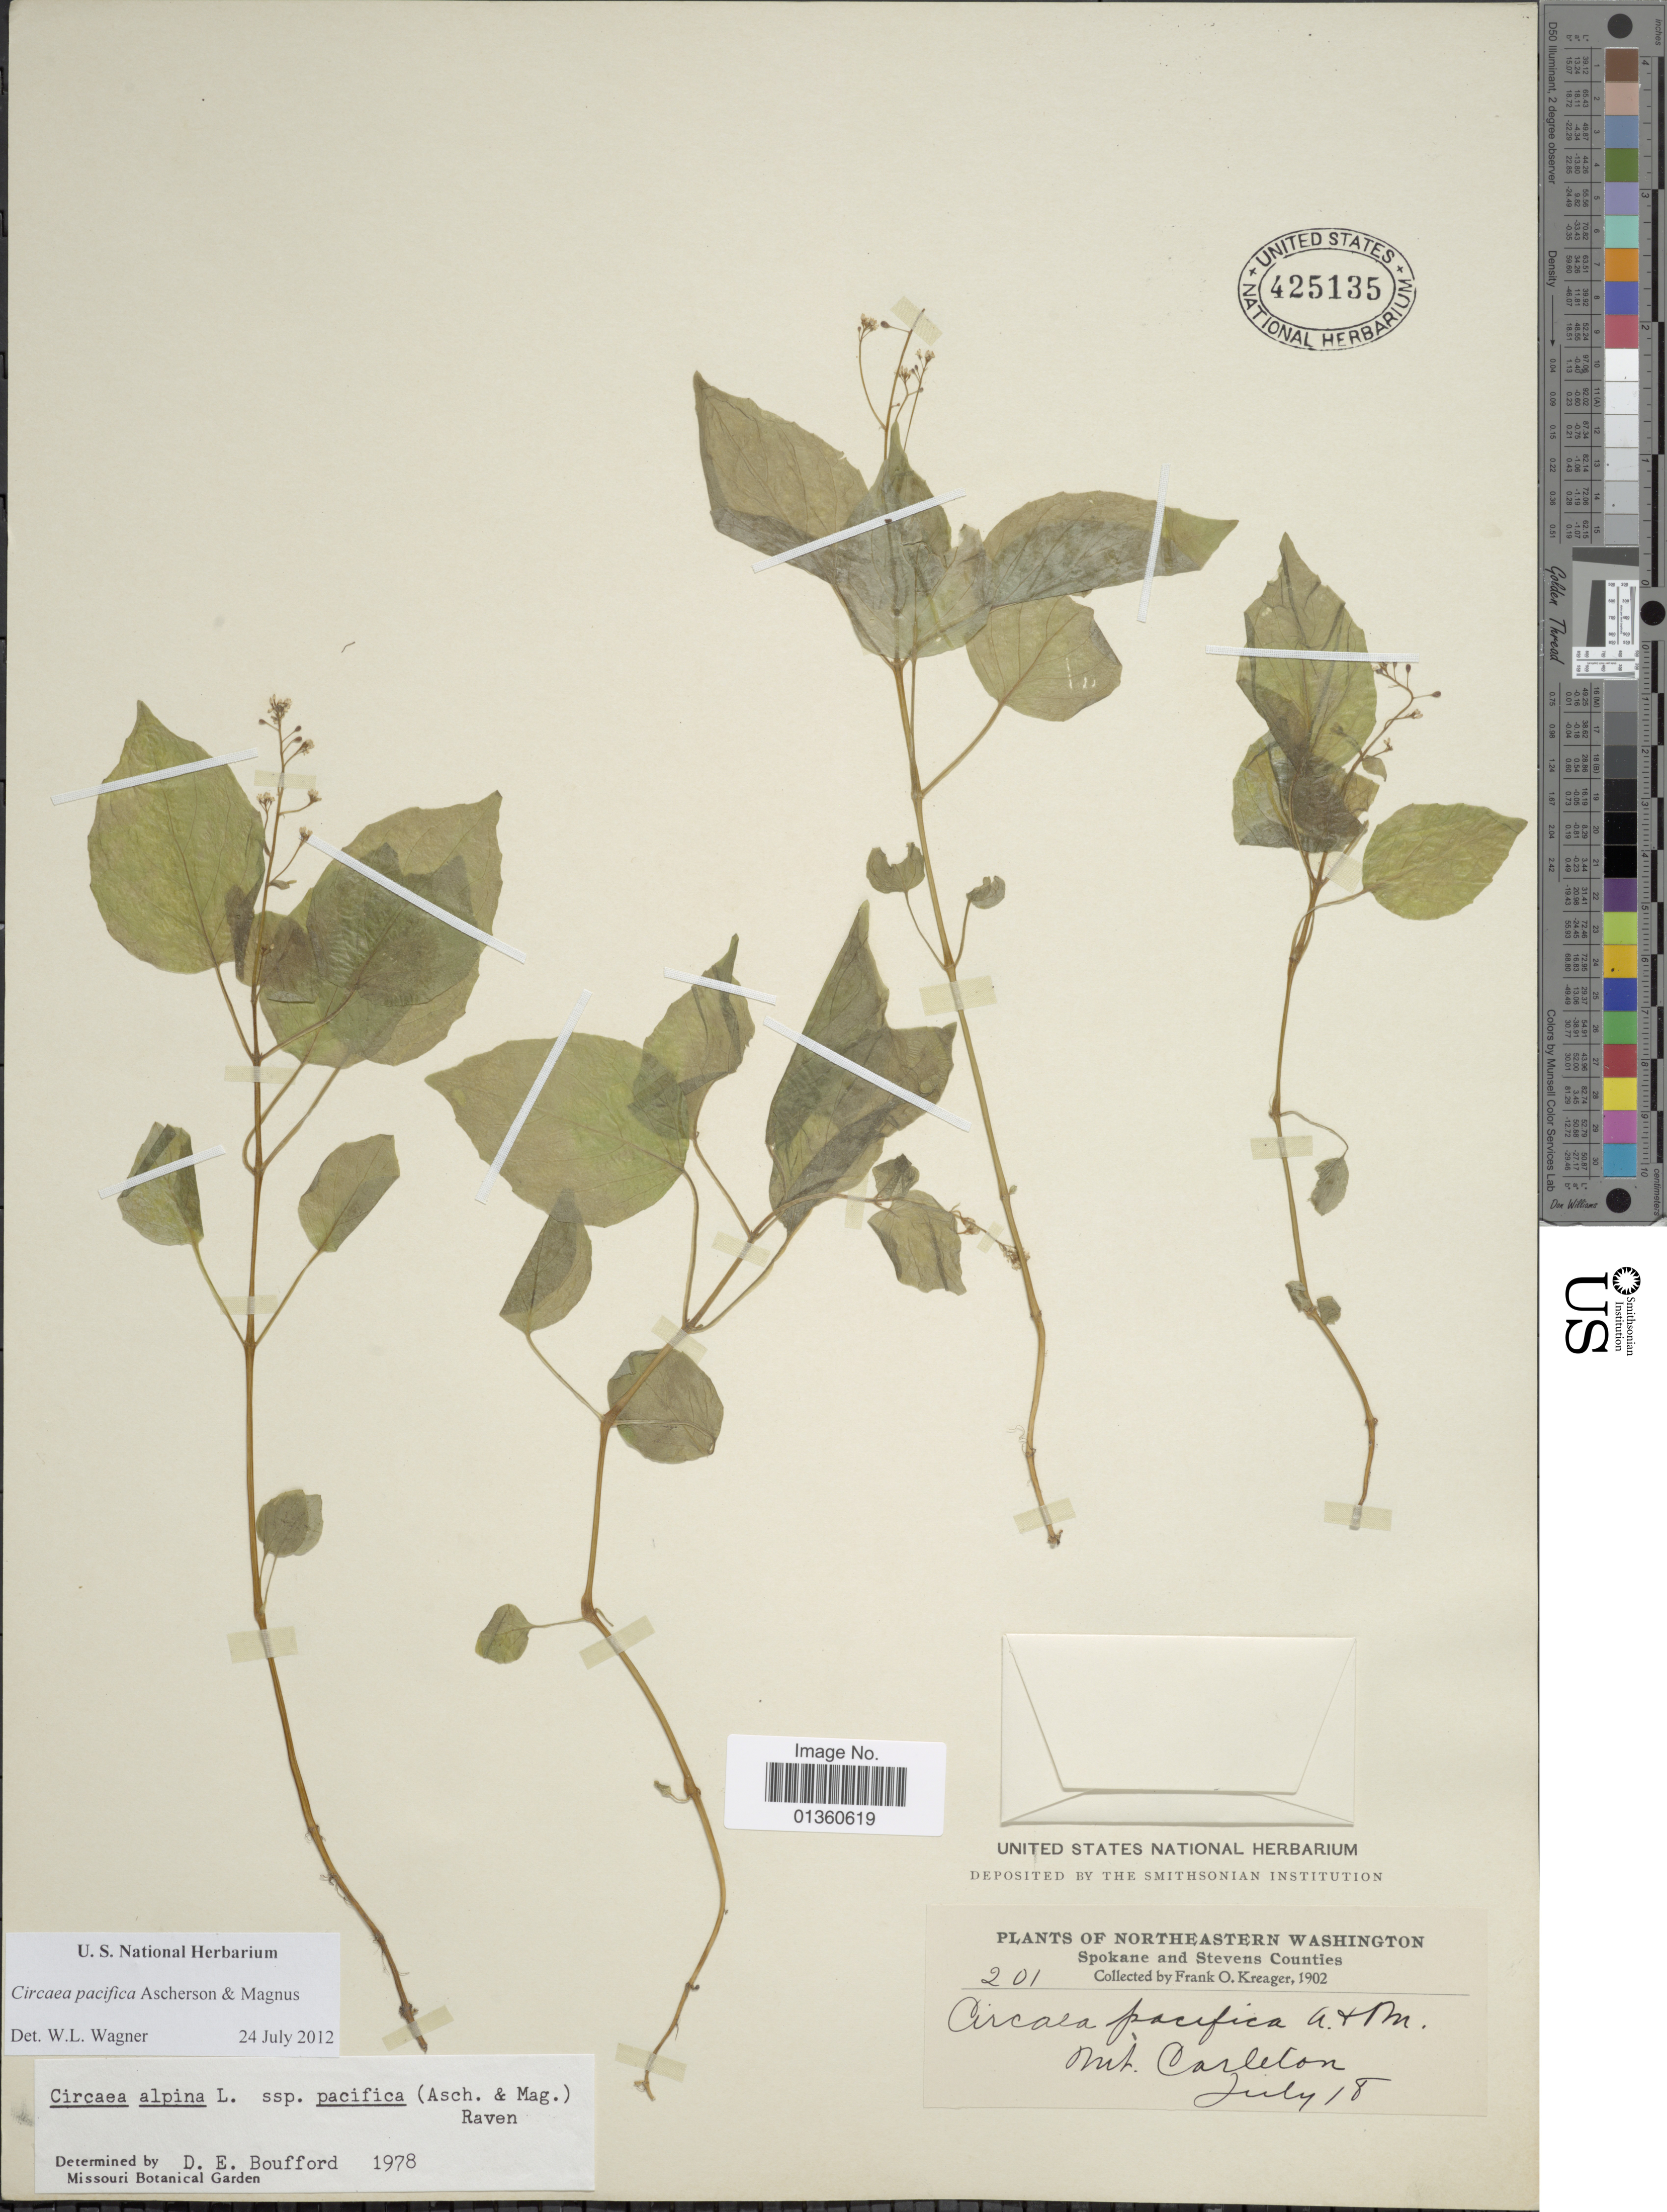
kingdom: Plantae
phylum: Tracheophyta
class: Magnoliopsida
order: Myrtales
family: Onagraceae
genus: Circaea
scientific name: Circaea pacifica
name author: Asch. & Magnus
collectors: F. Kreager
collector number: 201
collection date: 1902-07-18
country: United States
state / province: Washington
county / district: Spokane / Stevens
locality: Northeastern Washington. Spokane and Stevens Counties. Mt. Carleton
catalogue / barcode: US 425135